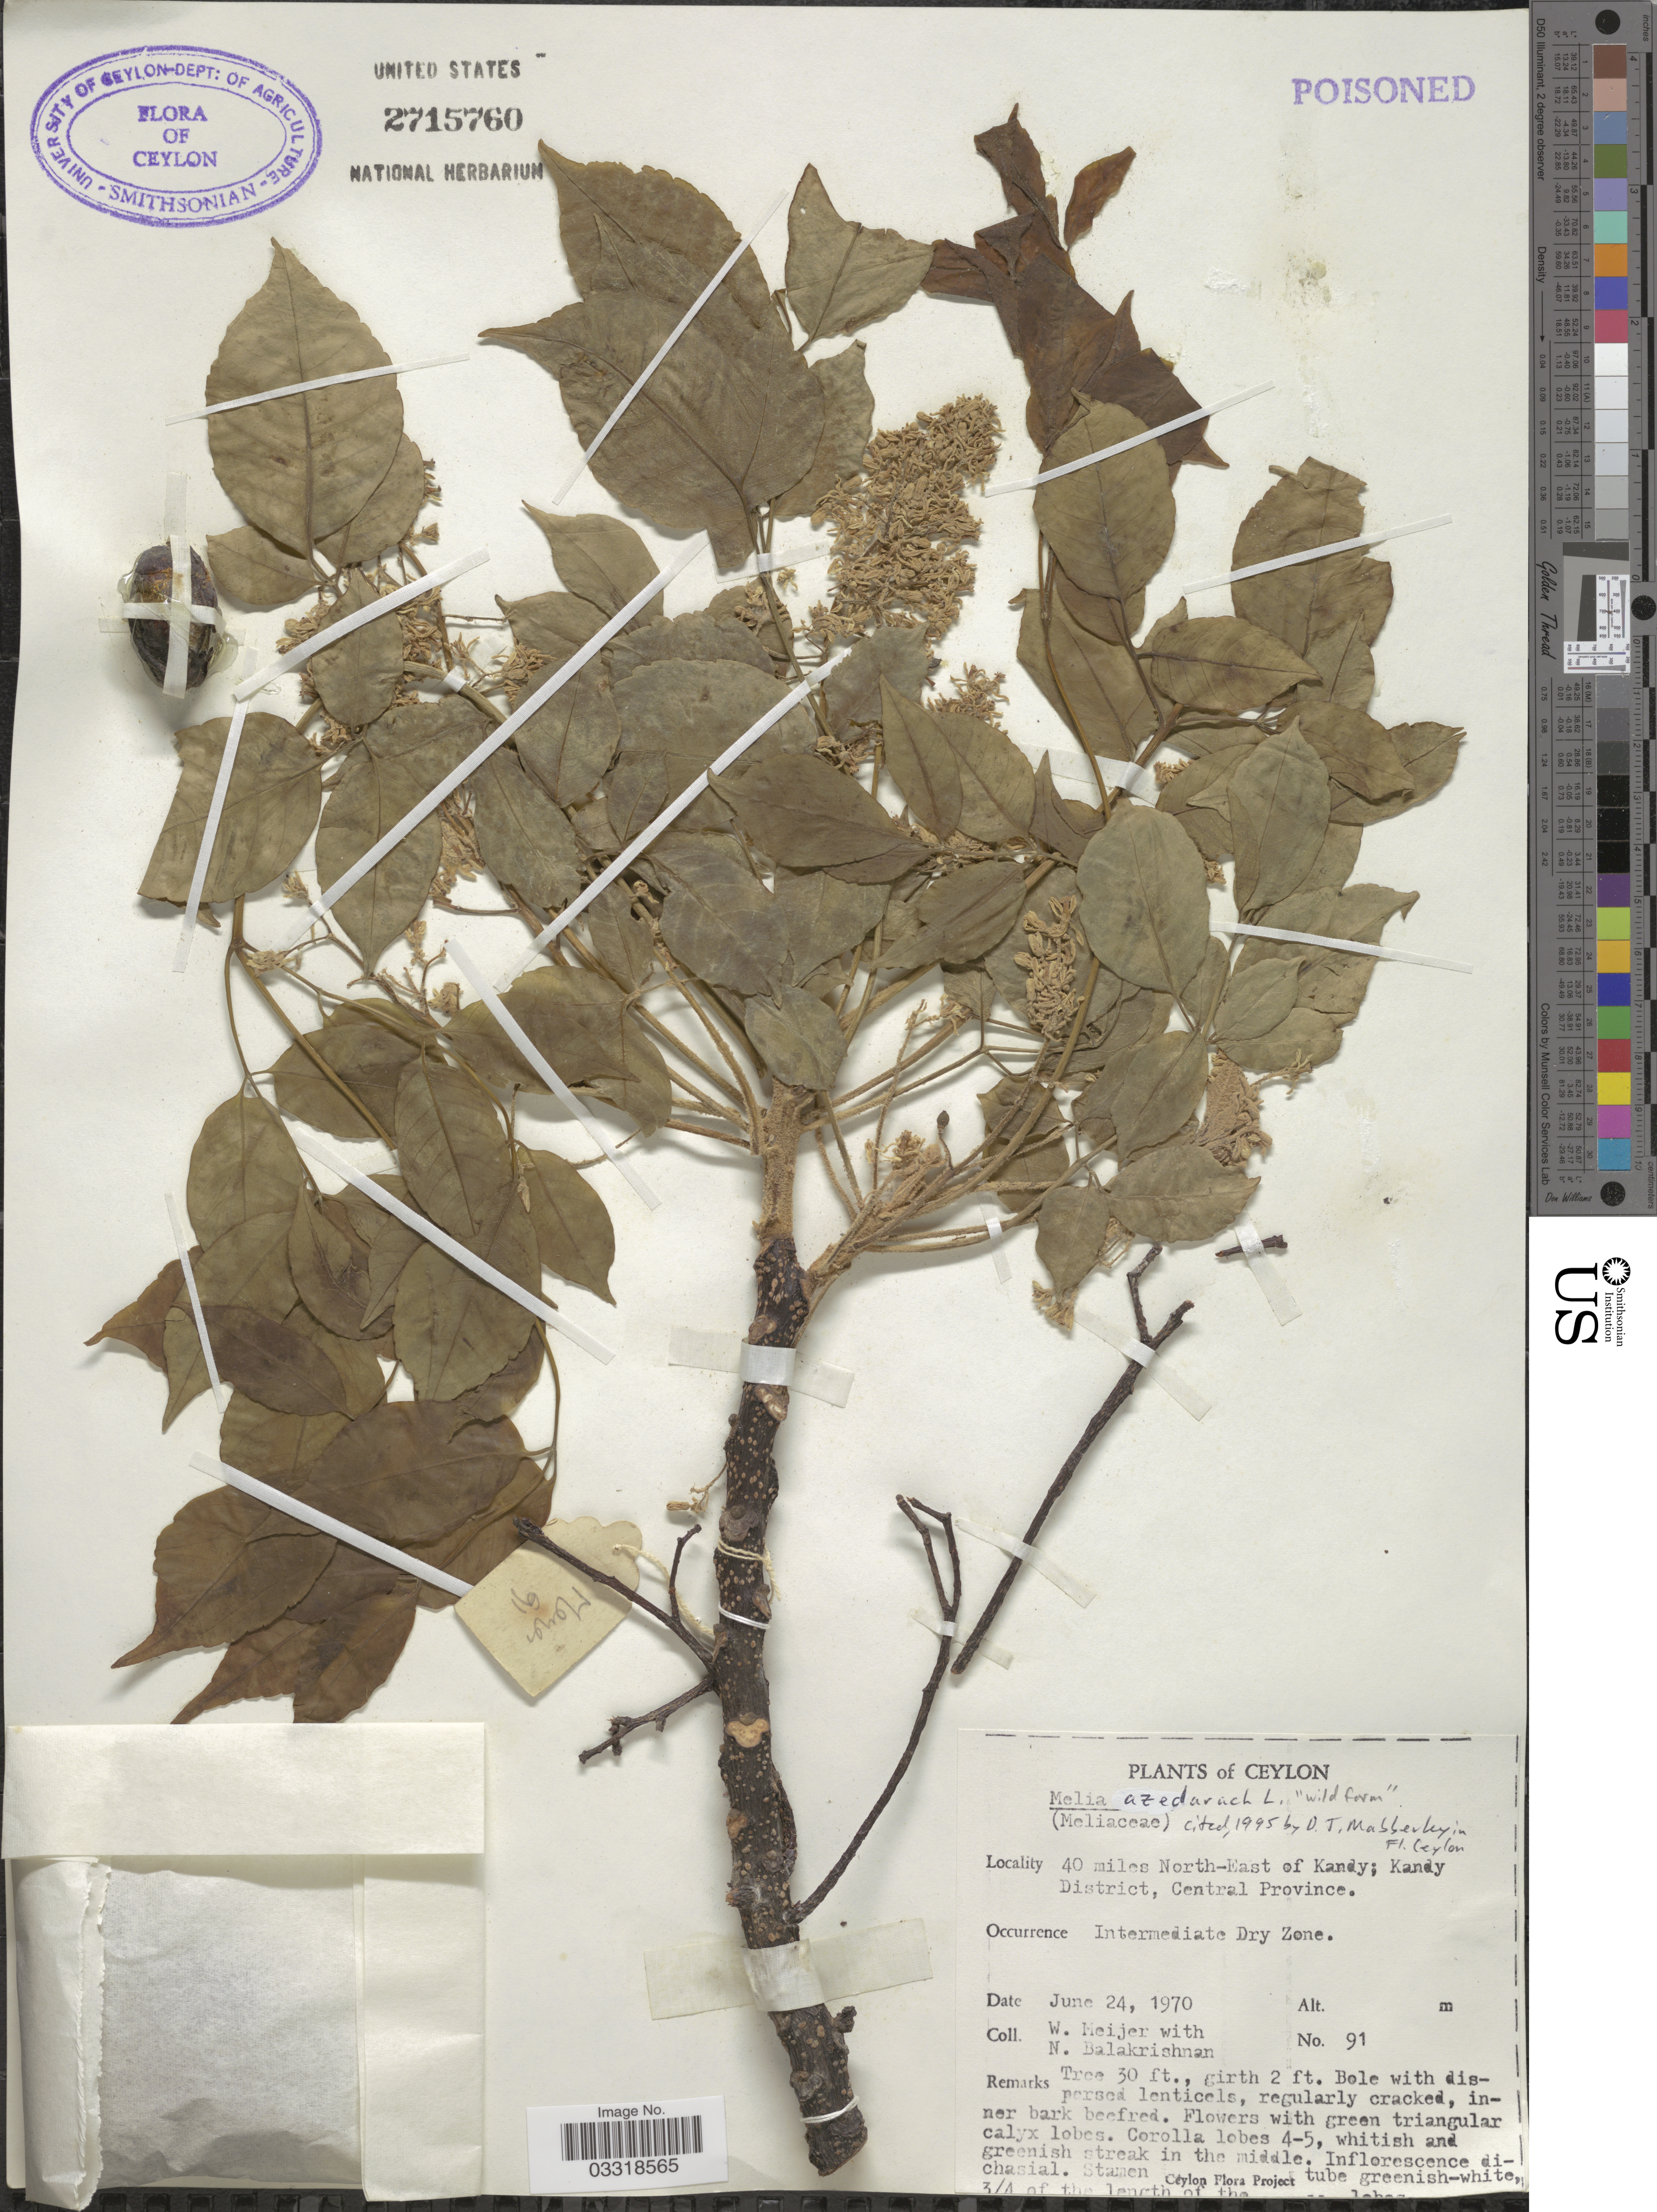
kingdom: Plantae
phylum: Tracheophyta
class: Magnoliopsida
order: Sapindales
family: Meliaceae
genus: Melia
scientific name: Melia azedarach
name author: L.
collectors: W. Meijer & N. Balakrishnan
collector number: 91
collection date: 1970-06-24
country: Sri Lanka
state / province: Central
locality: Ceylon. 40 miles North-East of Kandy; Kandy District. Intermediate Dry Zone.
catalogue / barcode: US 2715760